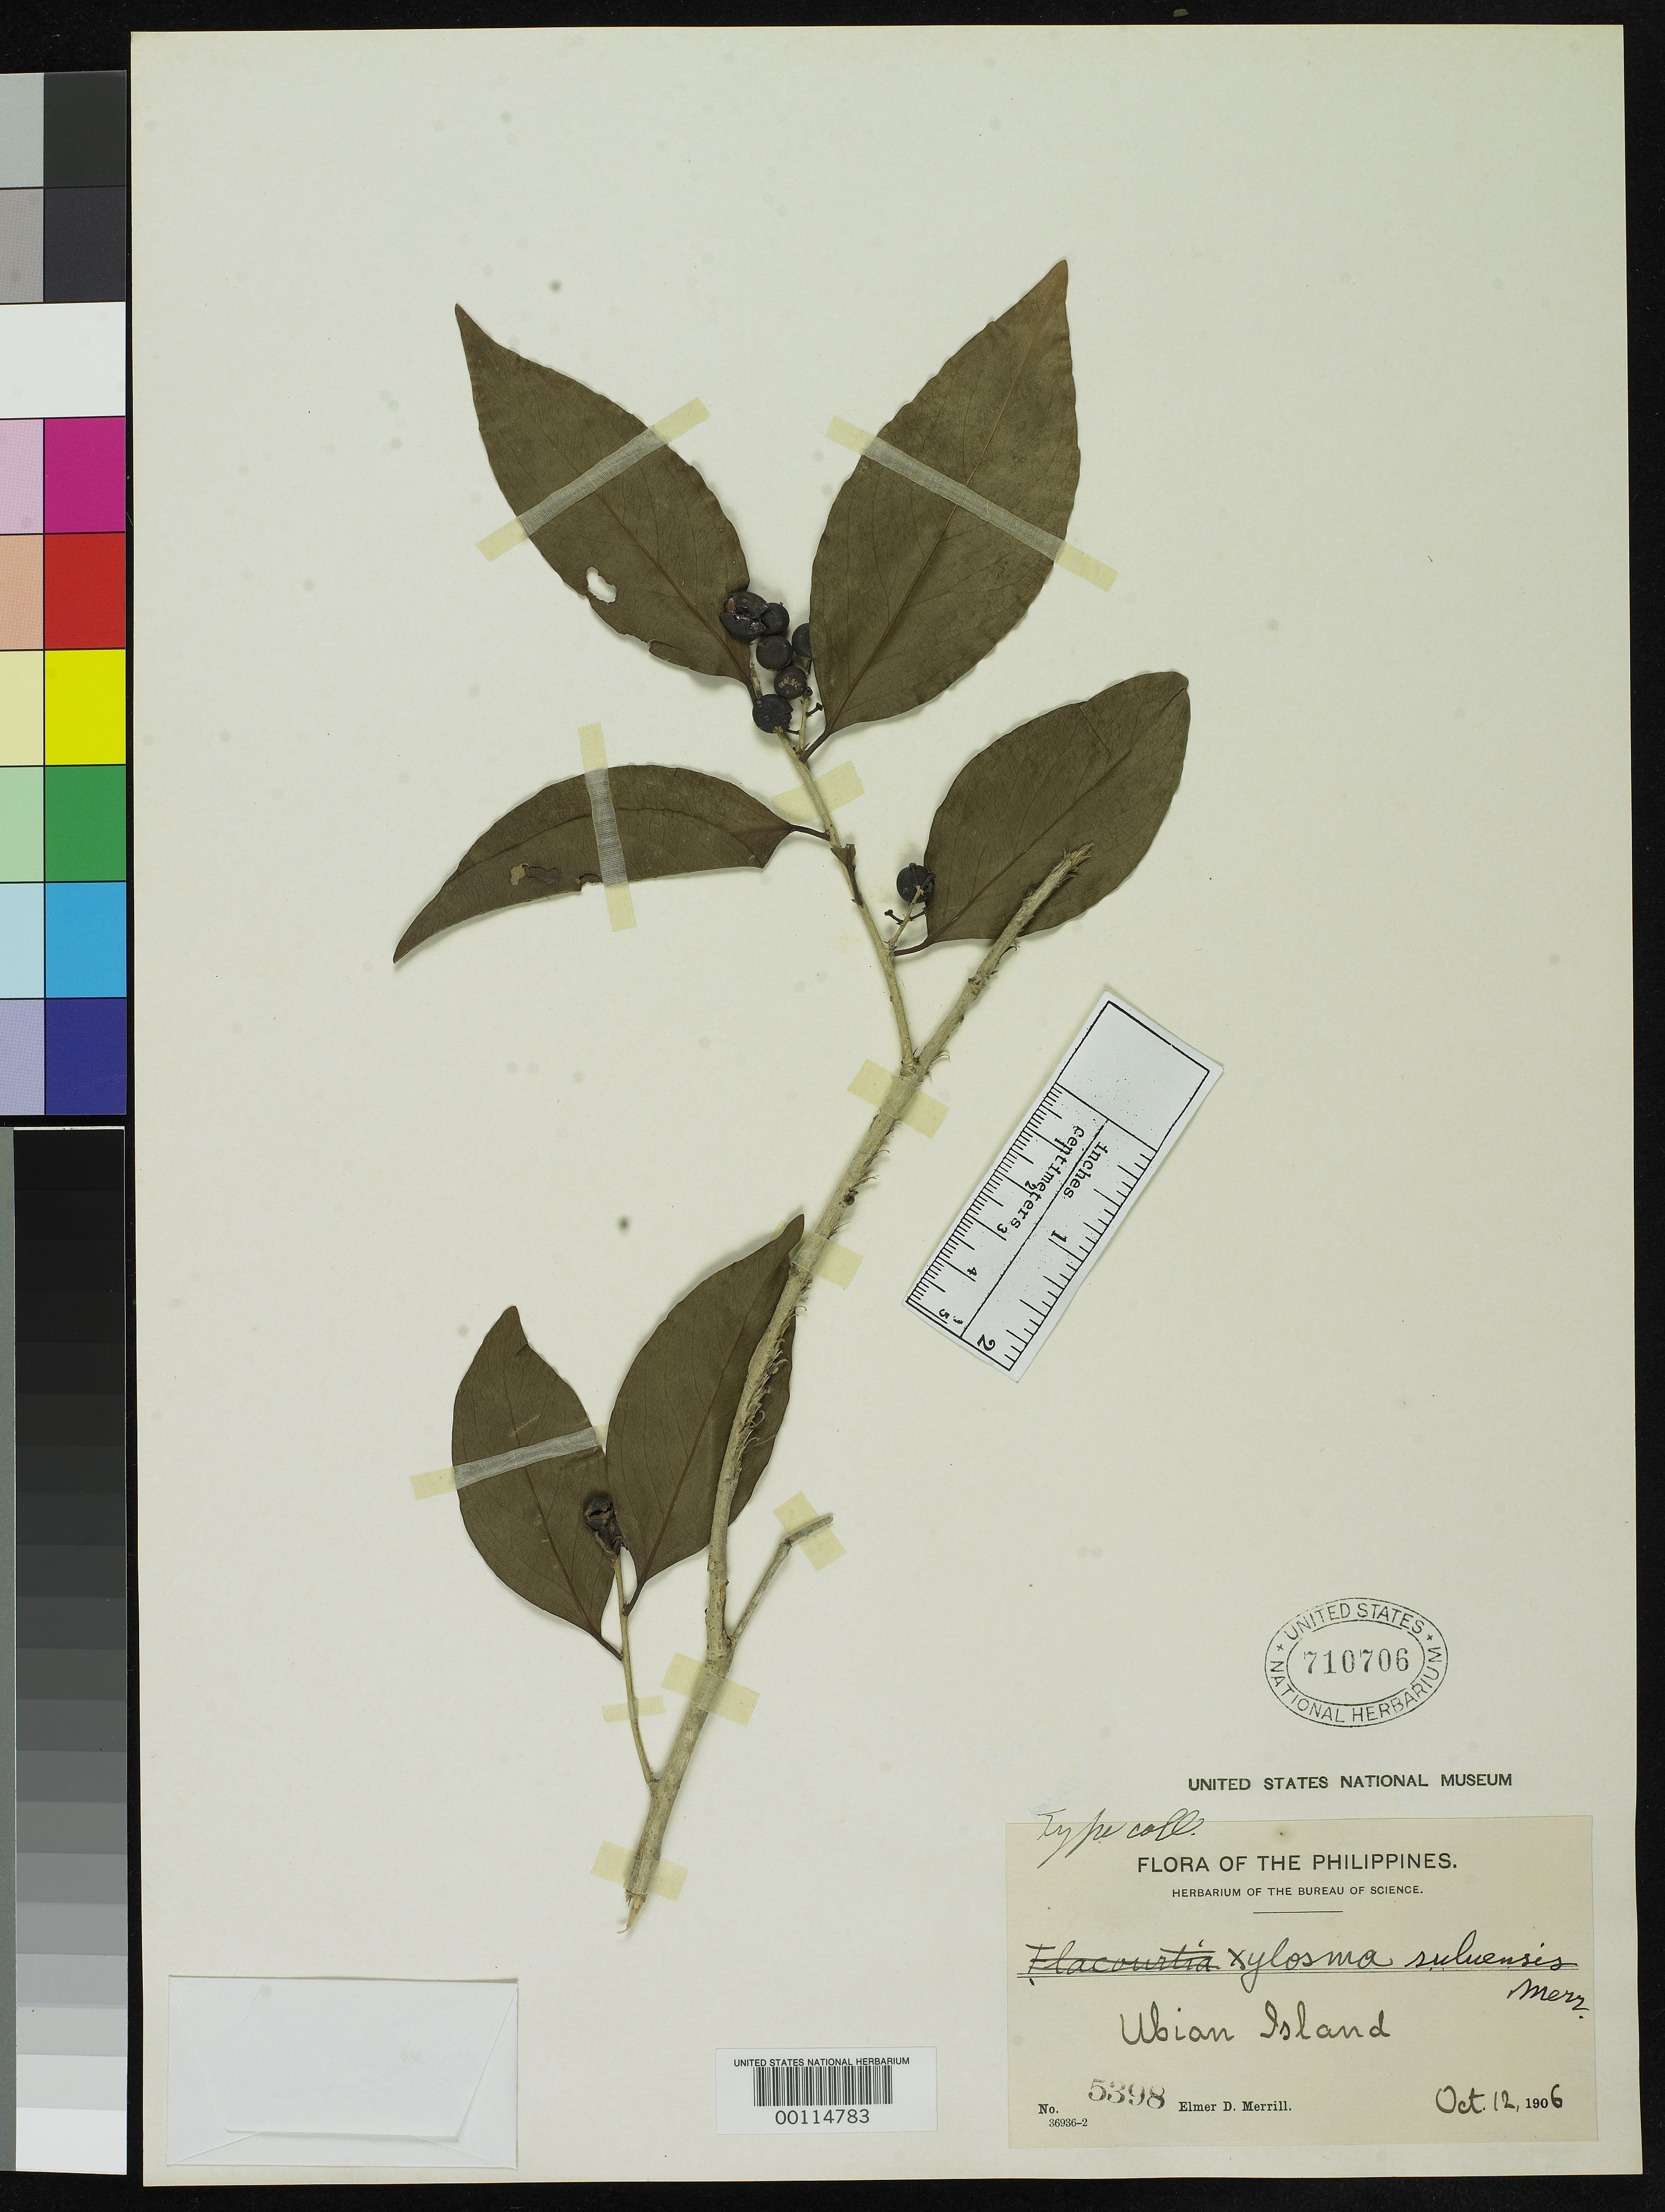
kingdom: Plantae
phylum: Tracheophyta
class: Magnoliopsida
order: Malpighiales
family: Salicaceae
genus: Xylosma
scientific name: Xylosma suluensis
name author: Merr.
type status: Isotype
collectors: E. D. Merrill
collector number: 5398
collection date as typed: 12 Oct 1906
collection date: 1906-10-12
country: Philippines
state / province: Muslim Mindanao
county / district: Sulu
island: Ubian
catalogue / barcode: US 710706